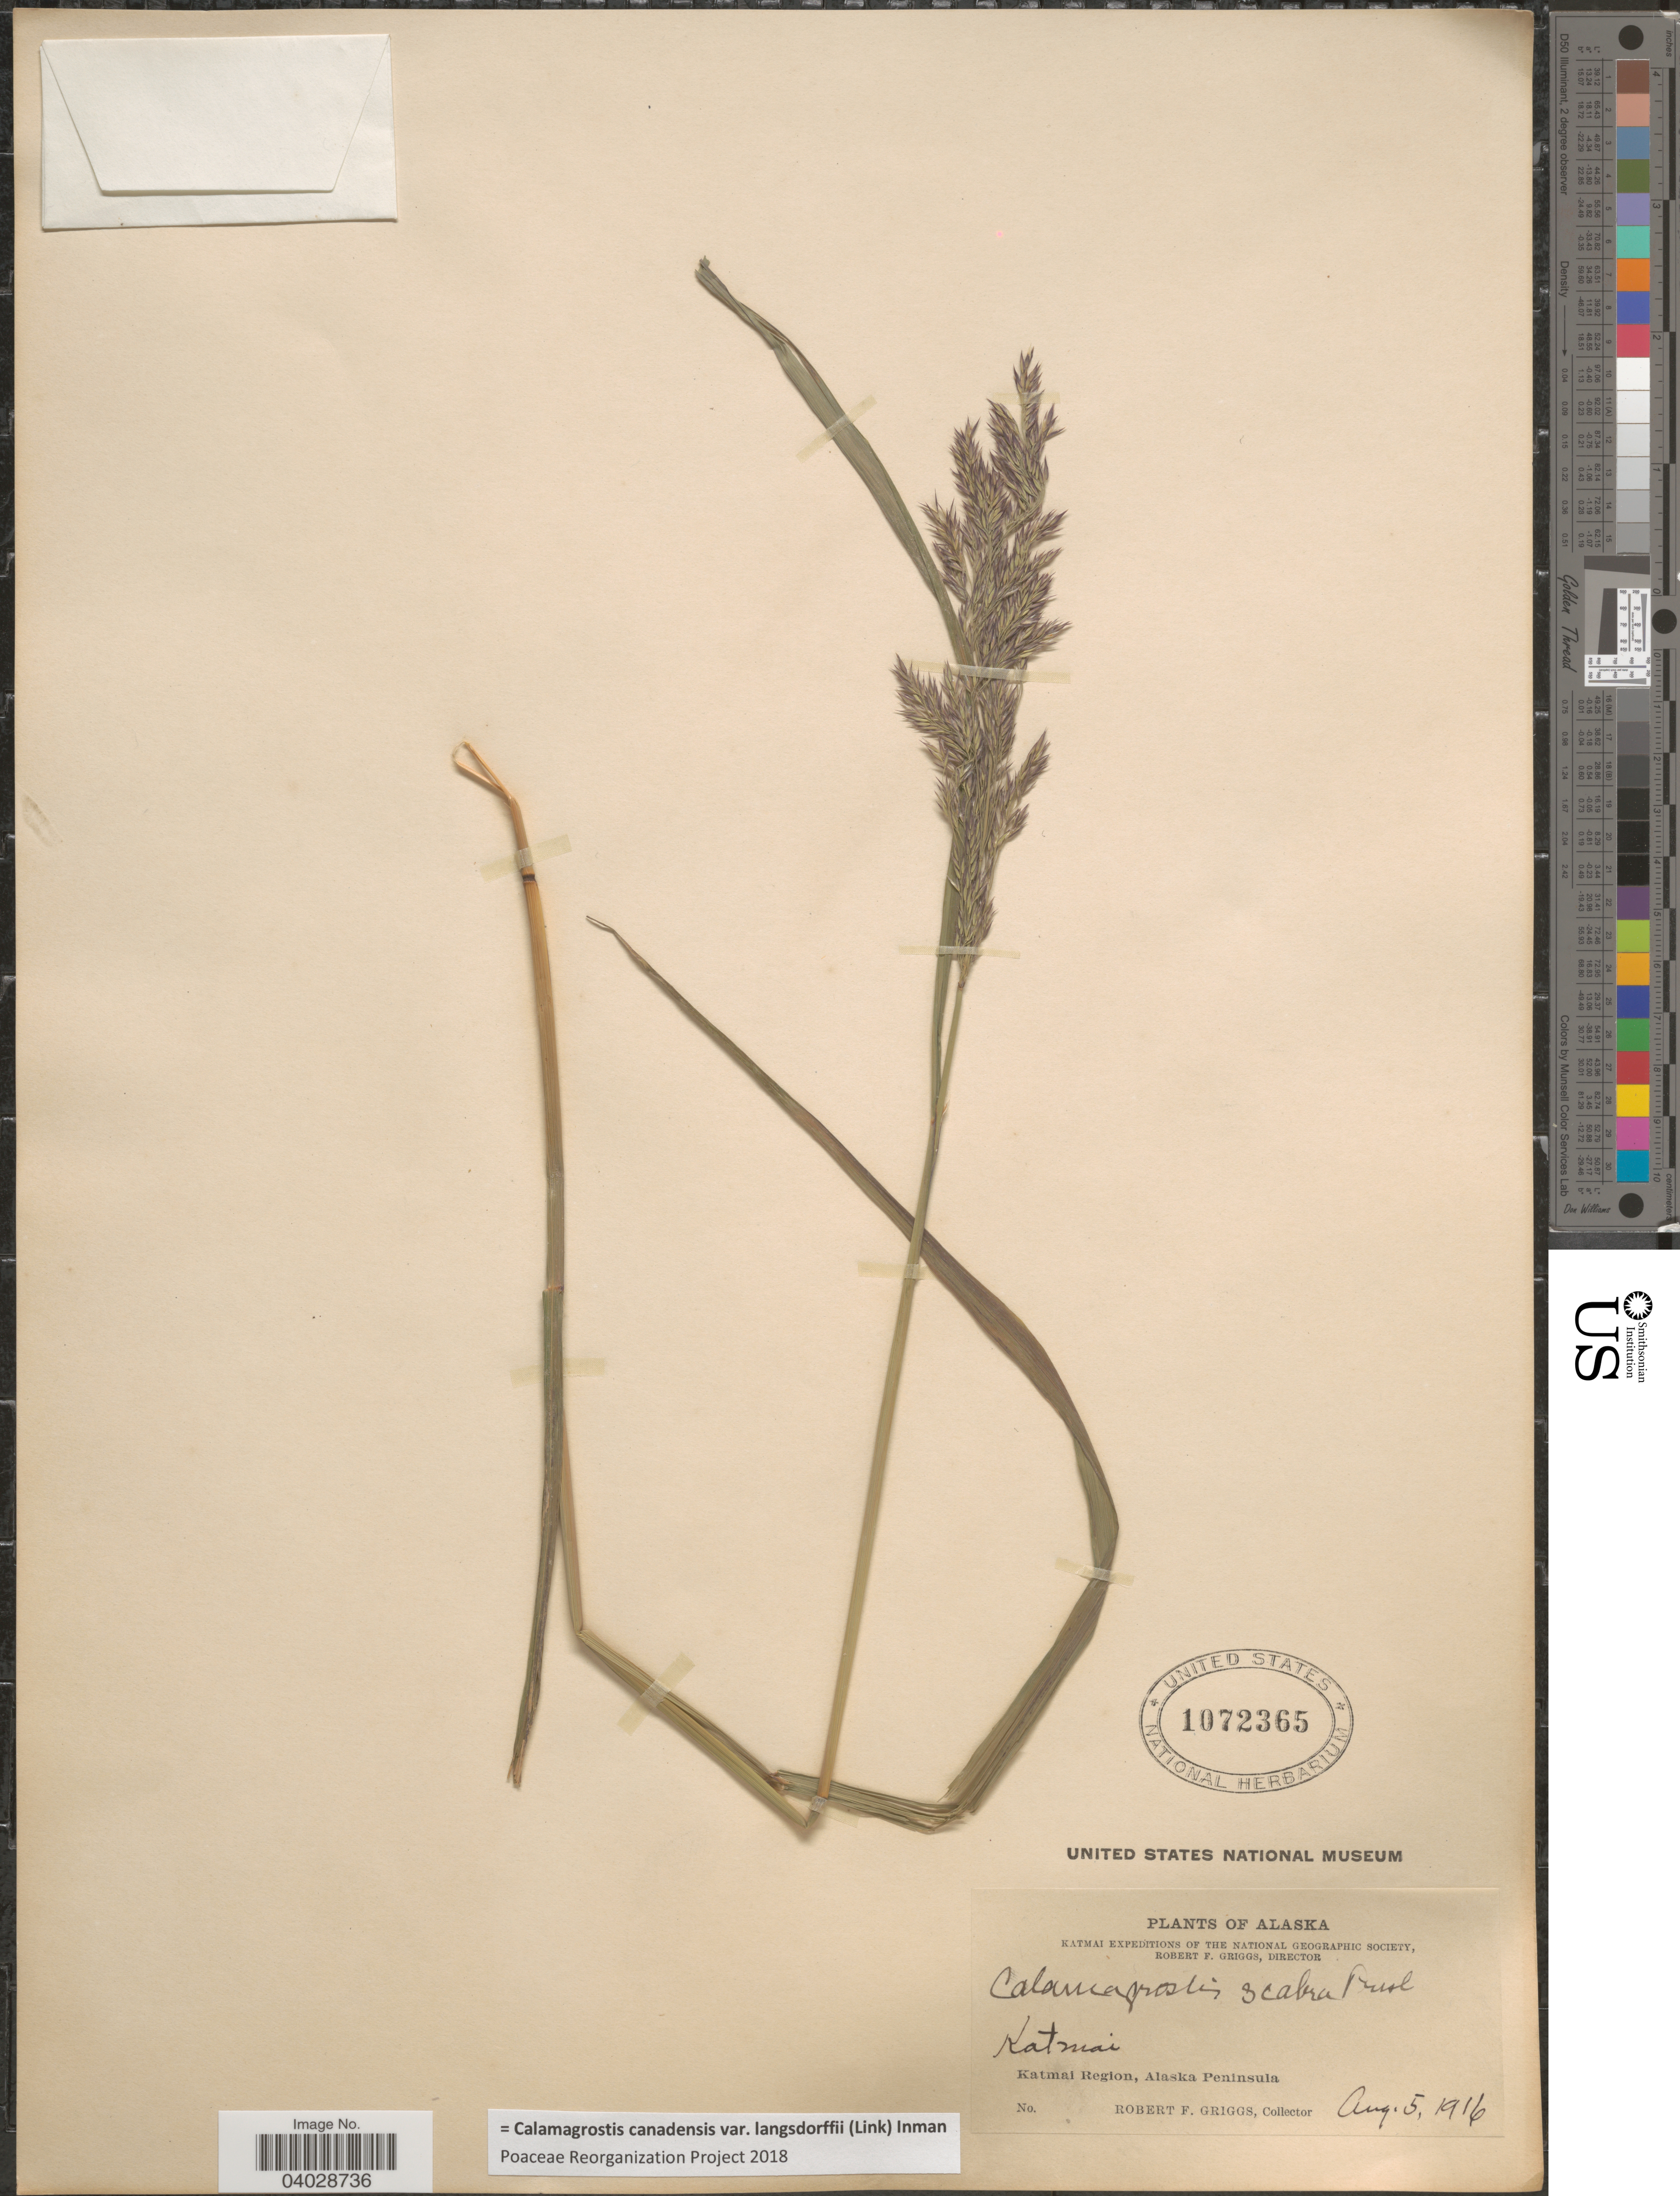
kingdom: Plantae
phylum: Tracheophyta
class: Liliopsida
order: Poales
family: Poaceae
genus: Calamagrostis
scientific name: Calamagrostis canadensis var. langsdorffii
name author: (Link) Inman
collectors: R. F. Griggs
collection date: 1916-08-05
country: United States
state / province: Alaska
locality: Katmai. Katmai Region, Alaska Peninsula.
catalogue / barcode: US 1072365